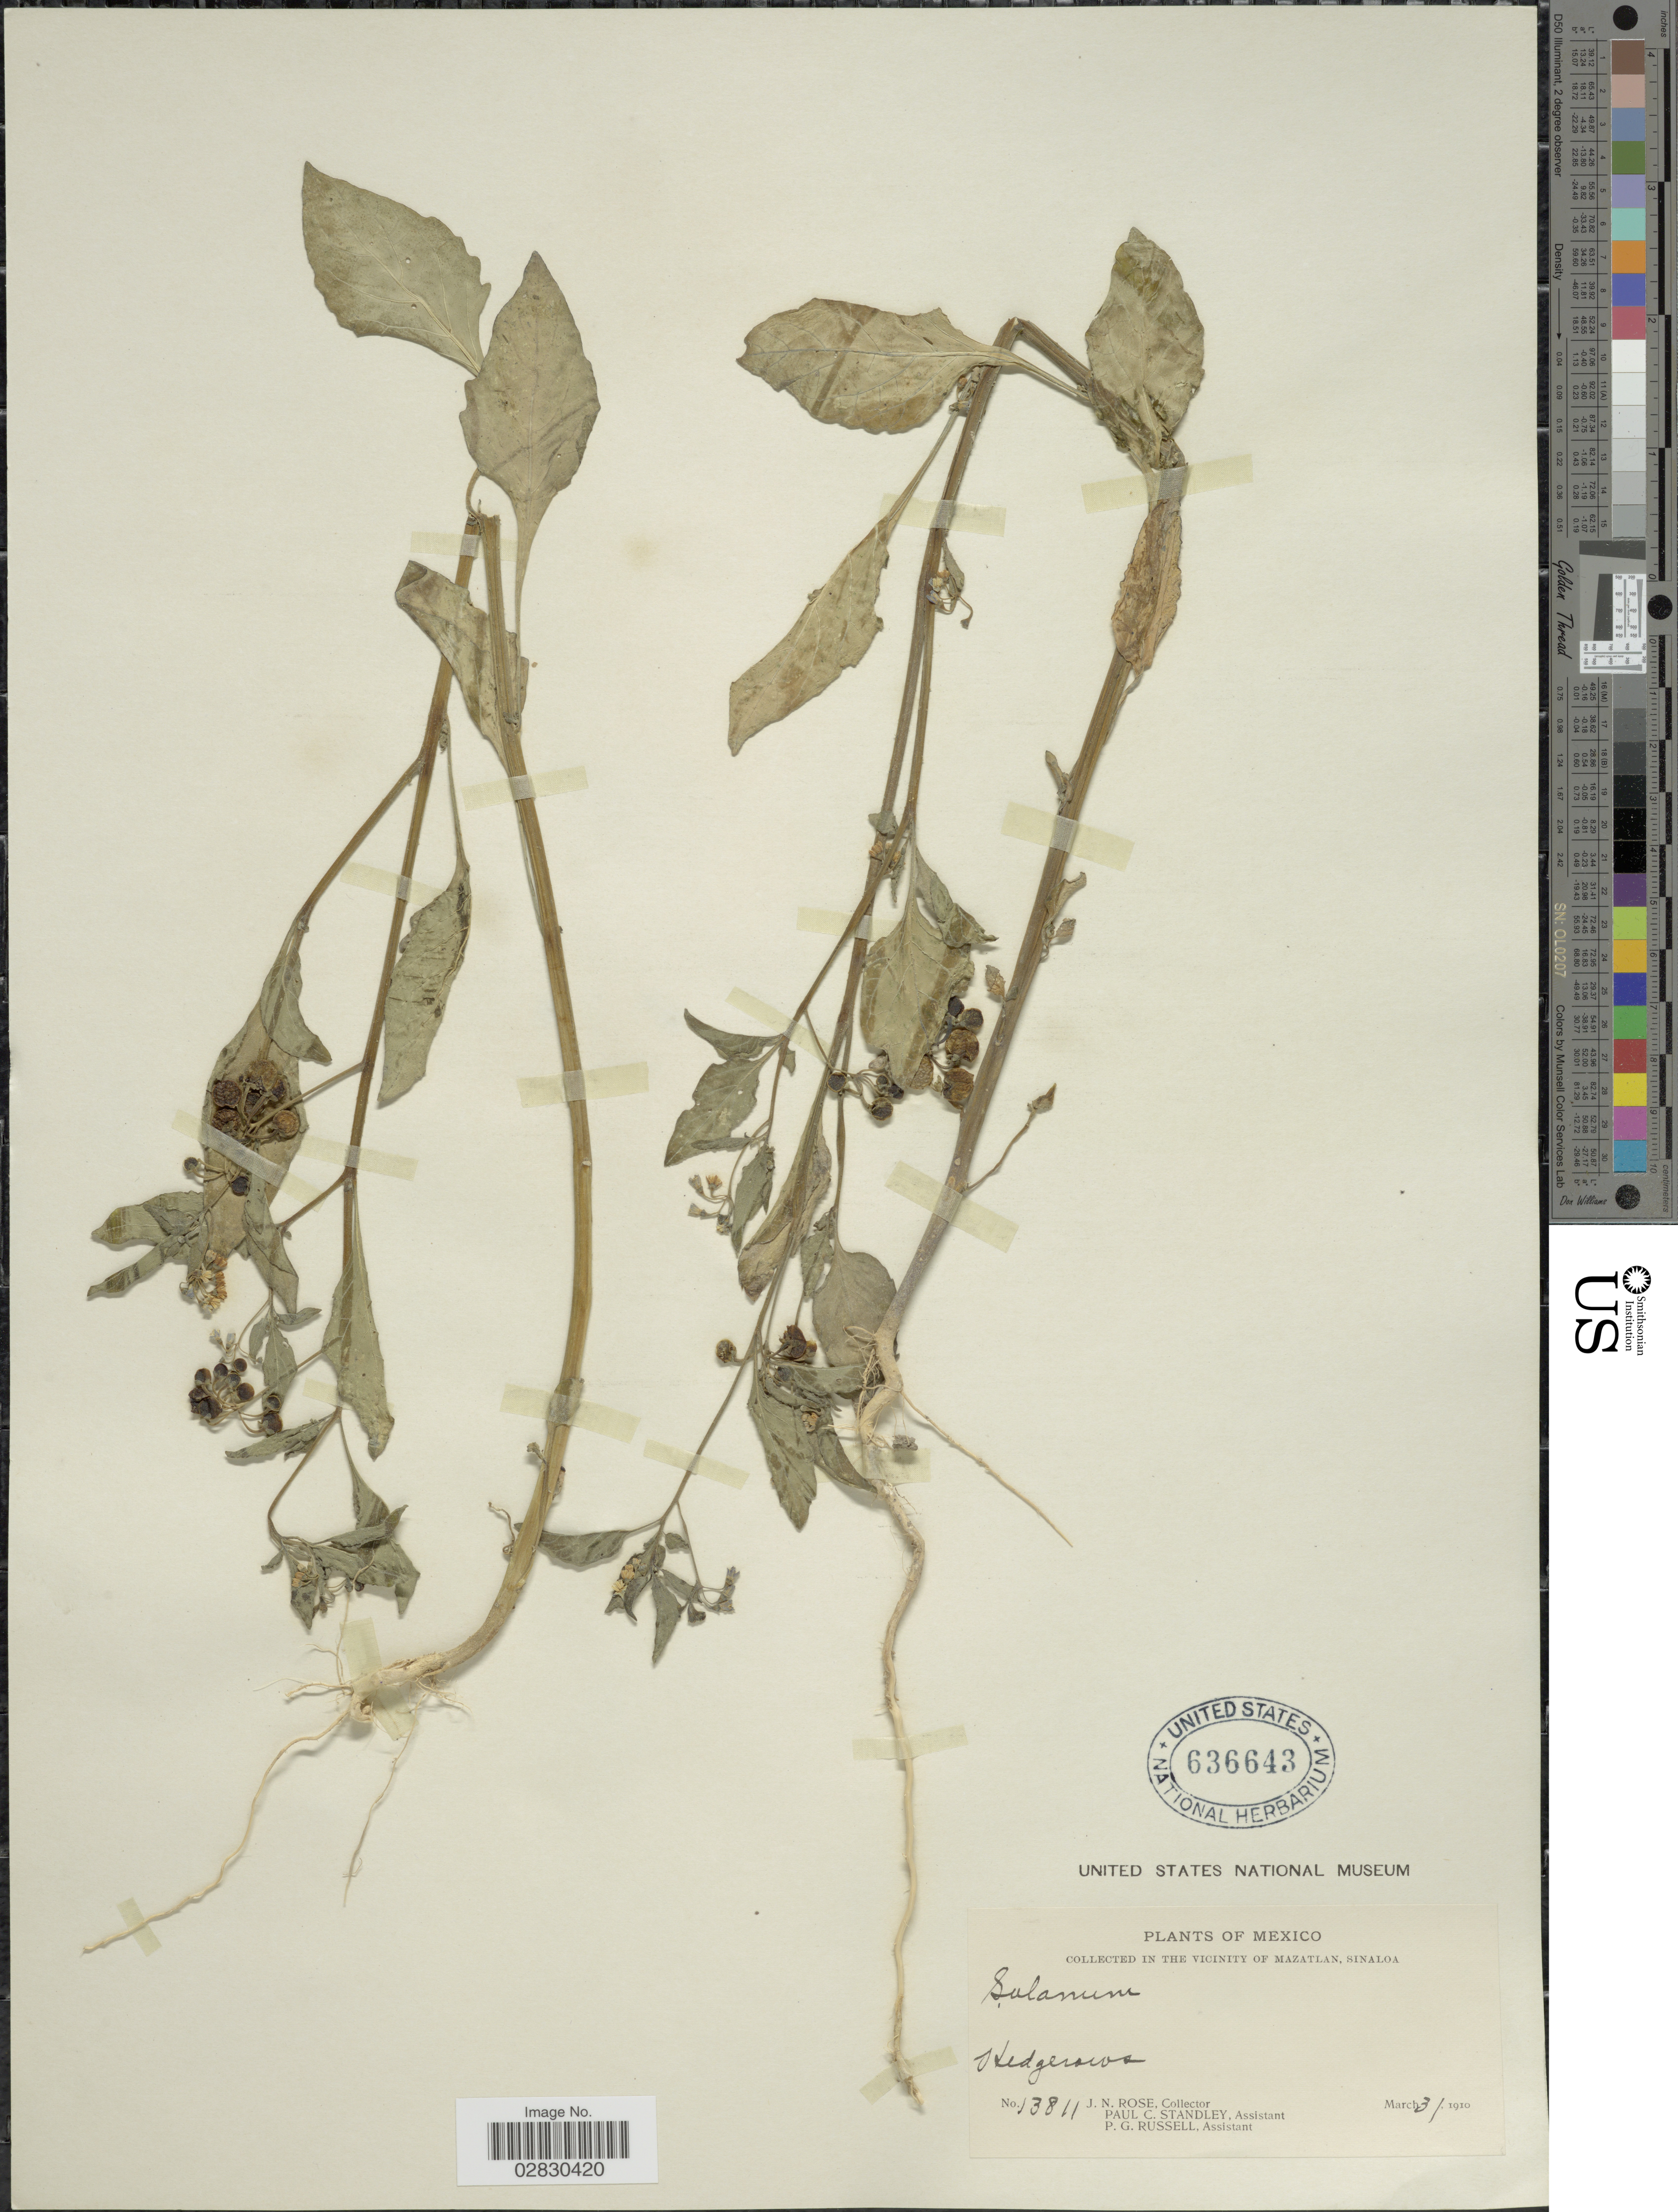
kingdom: Plantae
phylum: Tracheophyta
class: Magnoliopsida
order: Solanales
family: Solanaceae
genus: Solanum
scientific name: Solanum americanum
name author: Mill.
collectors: J. N. Rose, P. C. Standley & P. G. Russell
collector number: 13811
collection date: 1910-03-31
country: Mexico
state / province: Sinaloa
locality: In the vicinity of Mazatlan, Sinaloa.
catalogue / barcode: US 636643